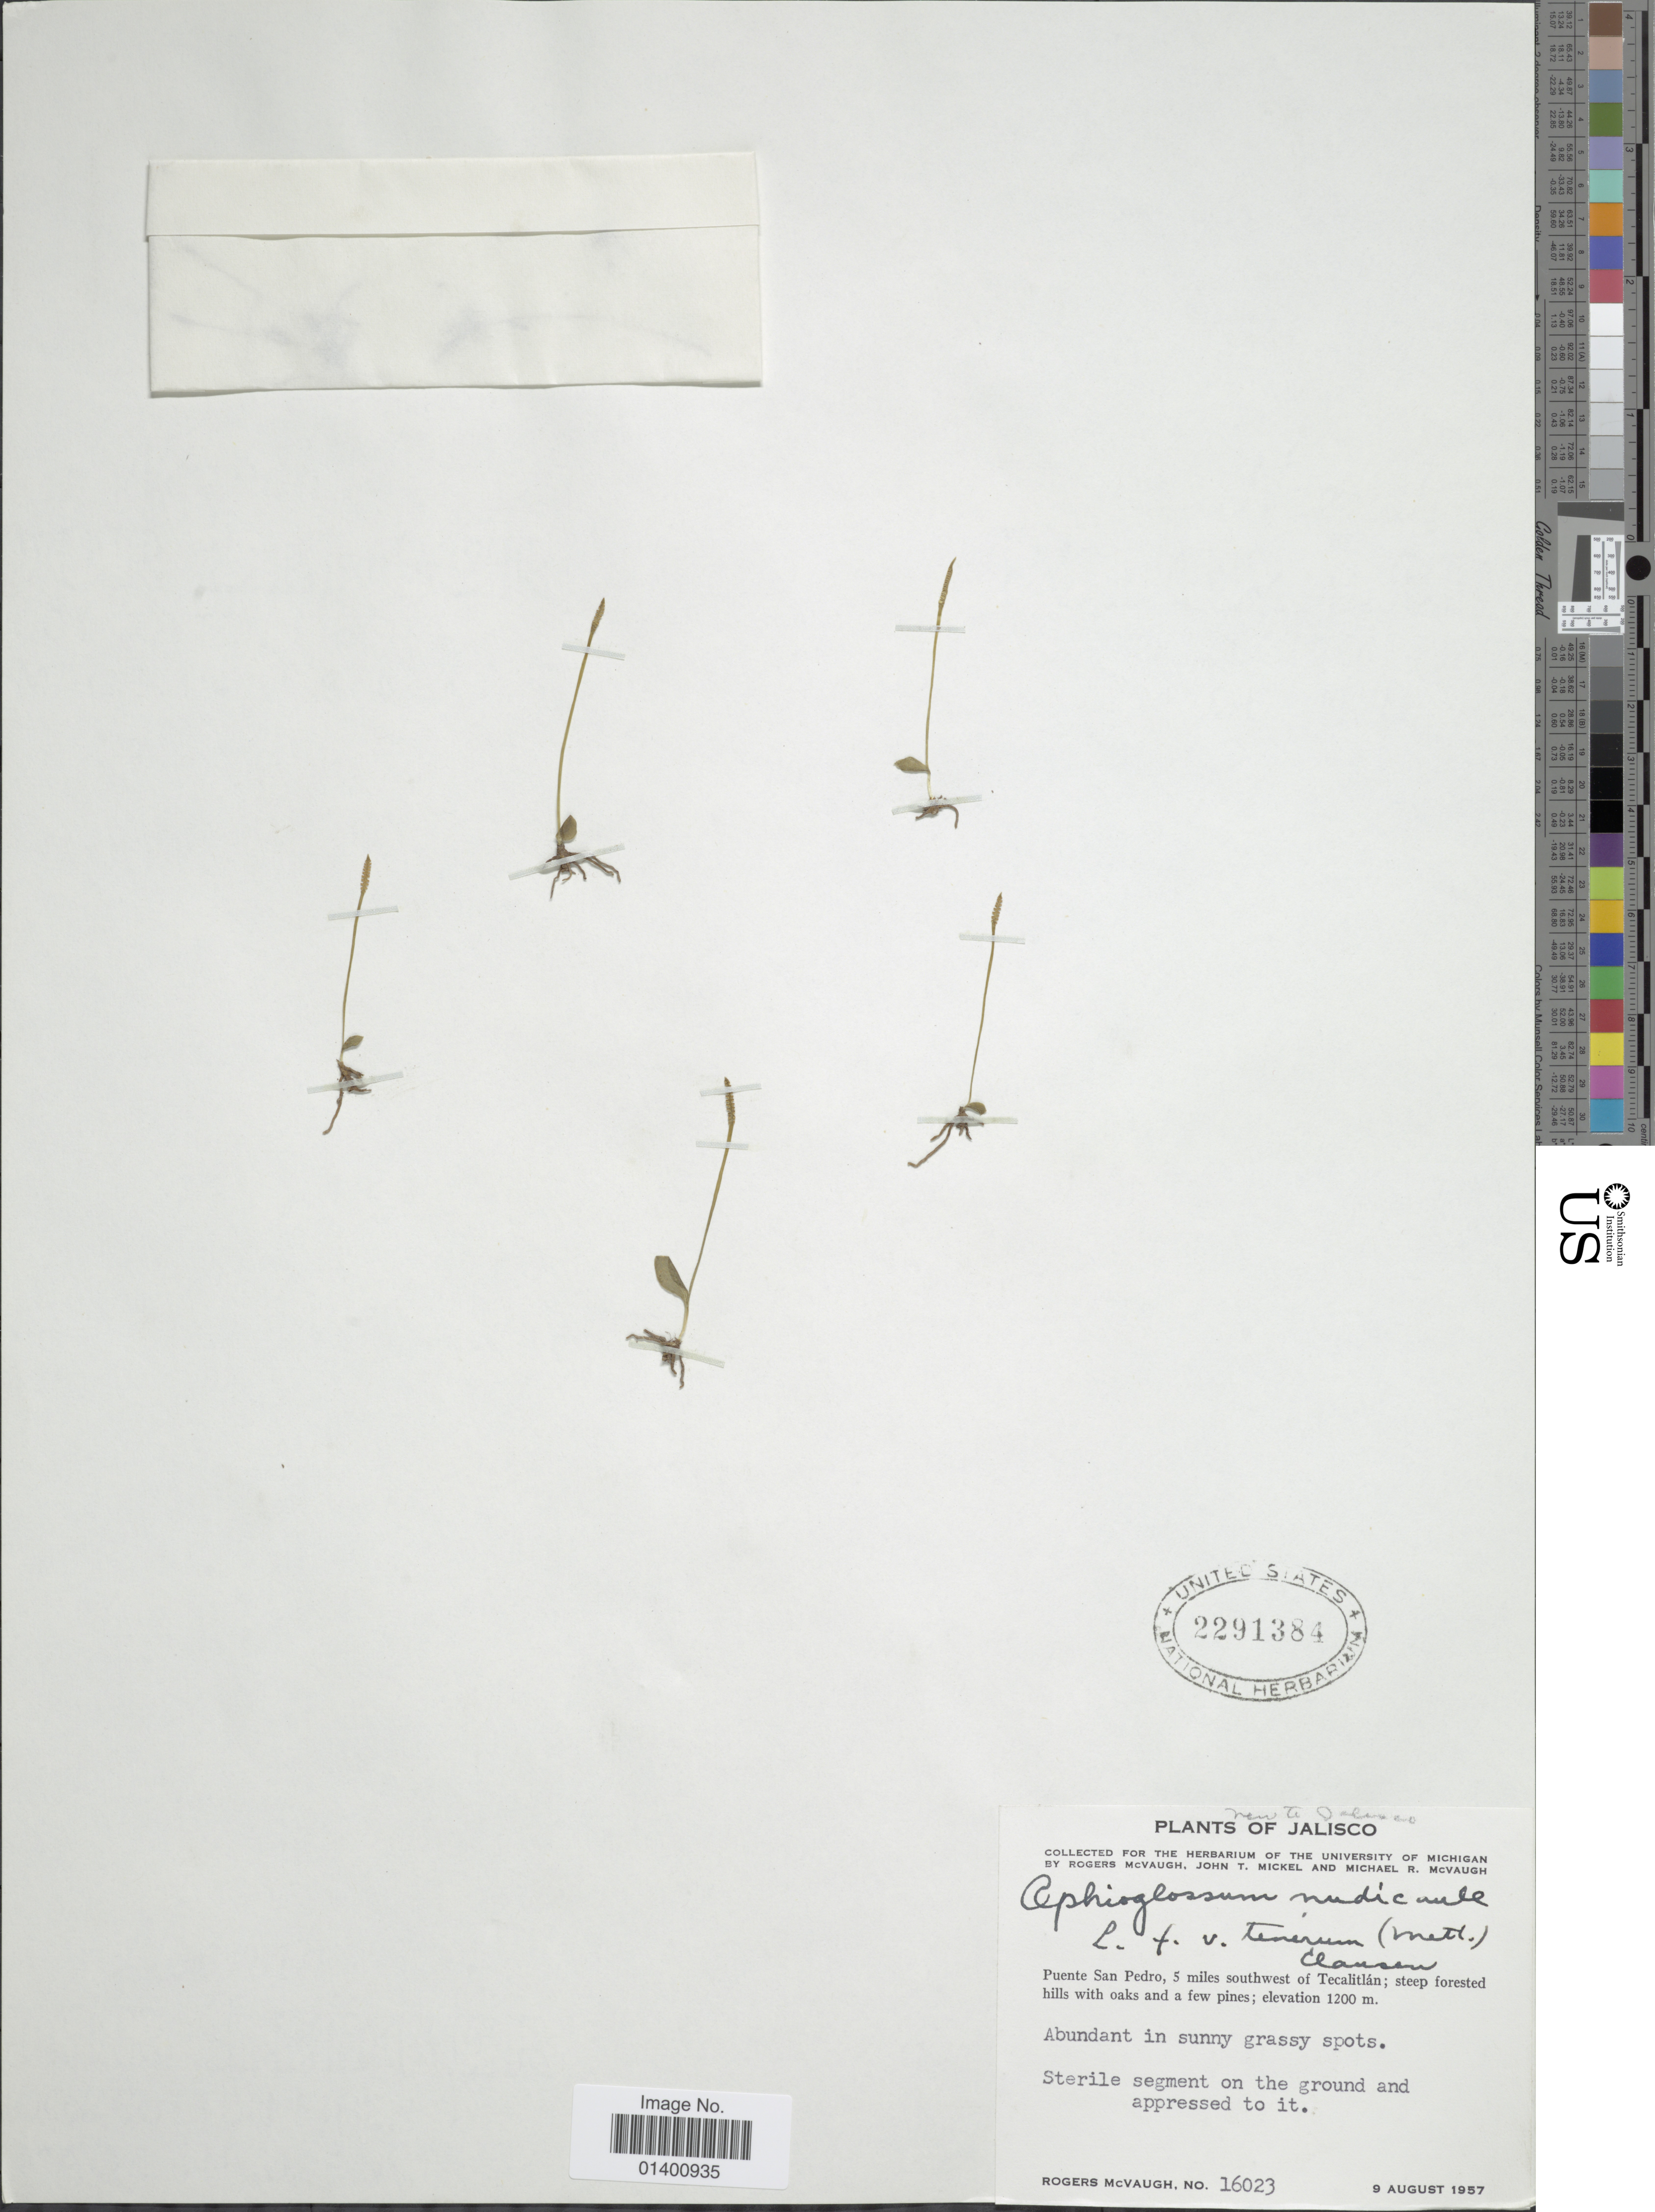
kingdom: Plantae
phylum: Tracheophyta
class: Polypodiopsida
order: Ophioglossales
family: Ophioglossaceae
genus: Ophioglossum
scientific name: Ophioglossum nudicaule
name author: L. f.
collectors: R. McVaugh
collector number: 16023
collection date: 1957-08-09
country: Mexico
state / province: Jalisco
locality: Puente San Pedro, 5 miles southwest of Tecalitlán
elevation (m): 1200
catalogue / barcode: US 2291384